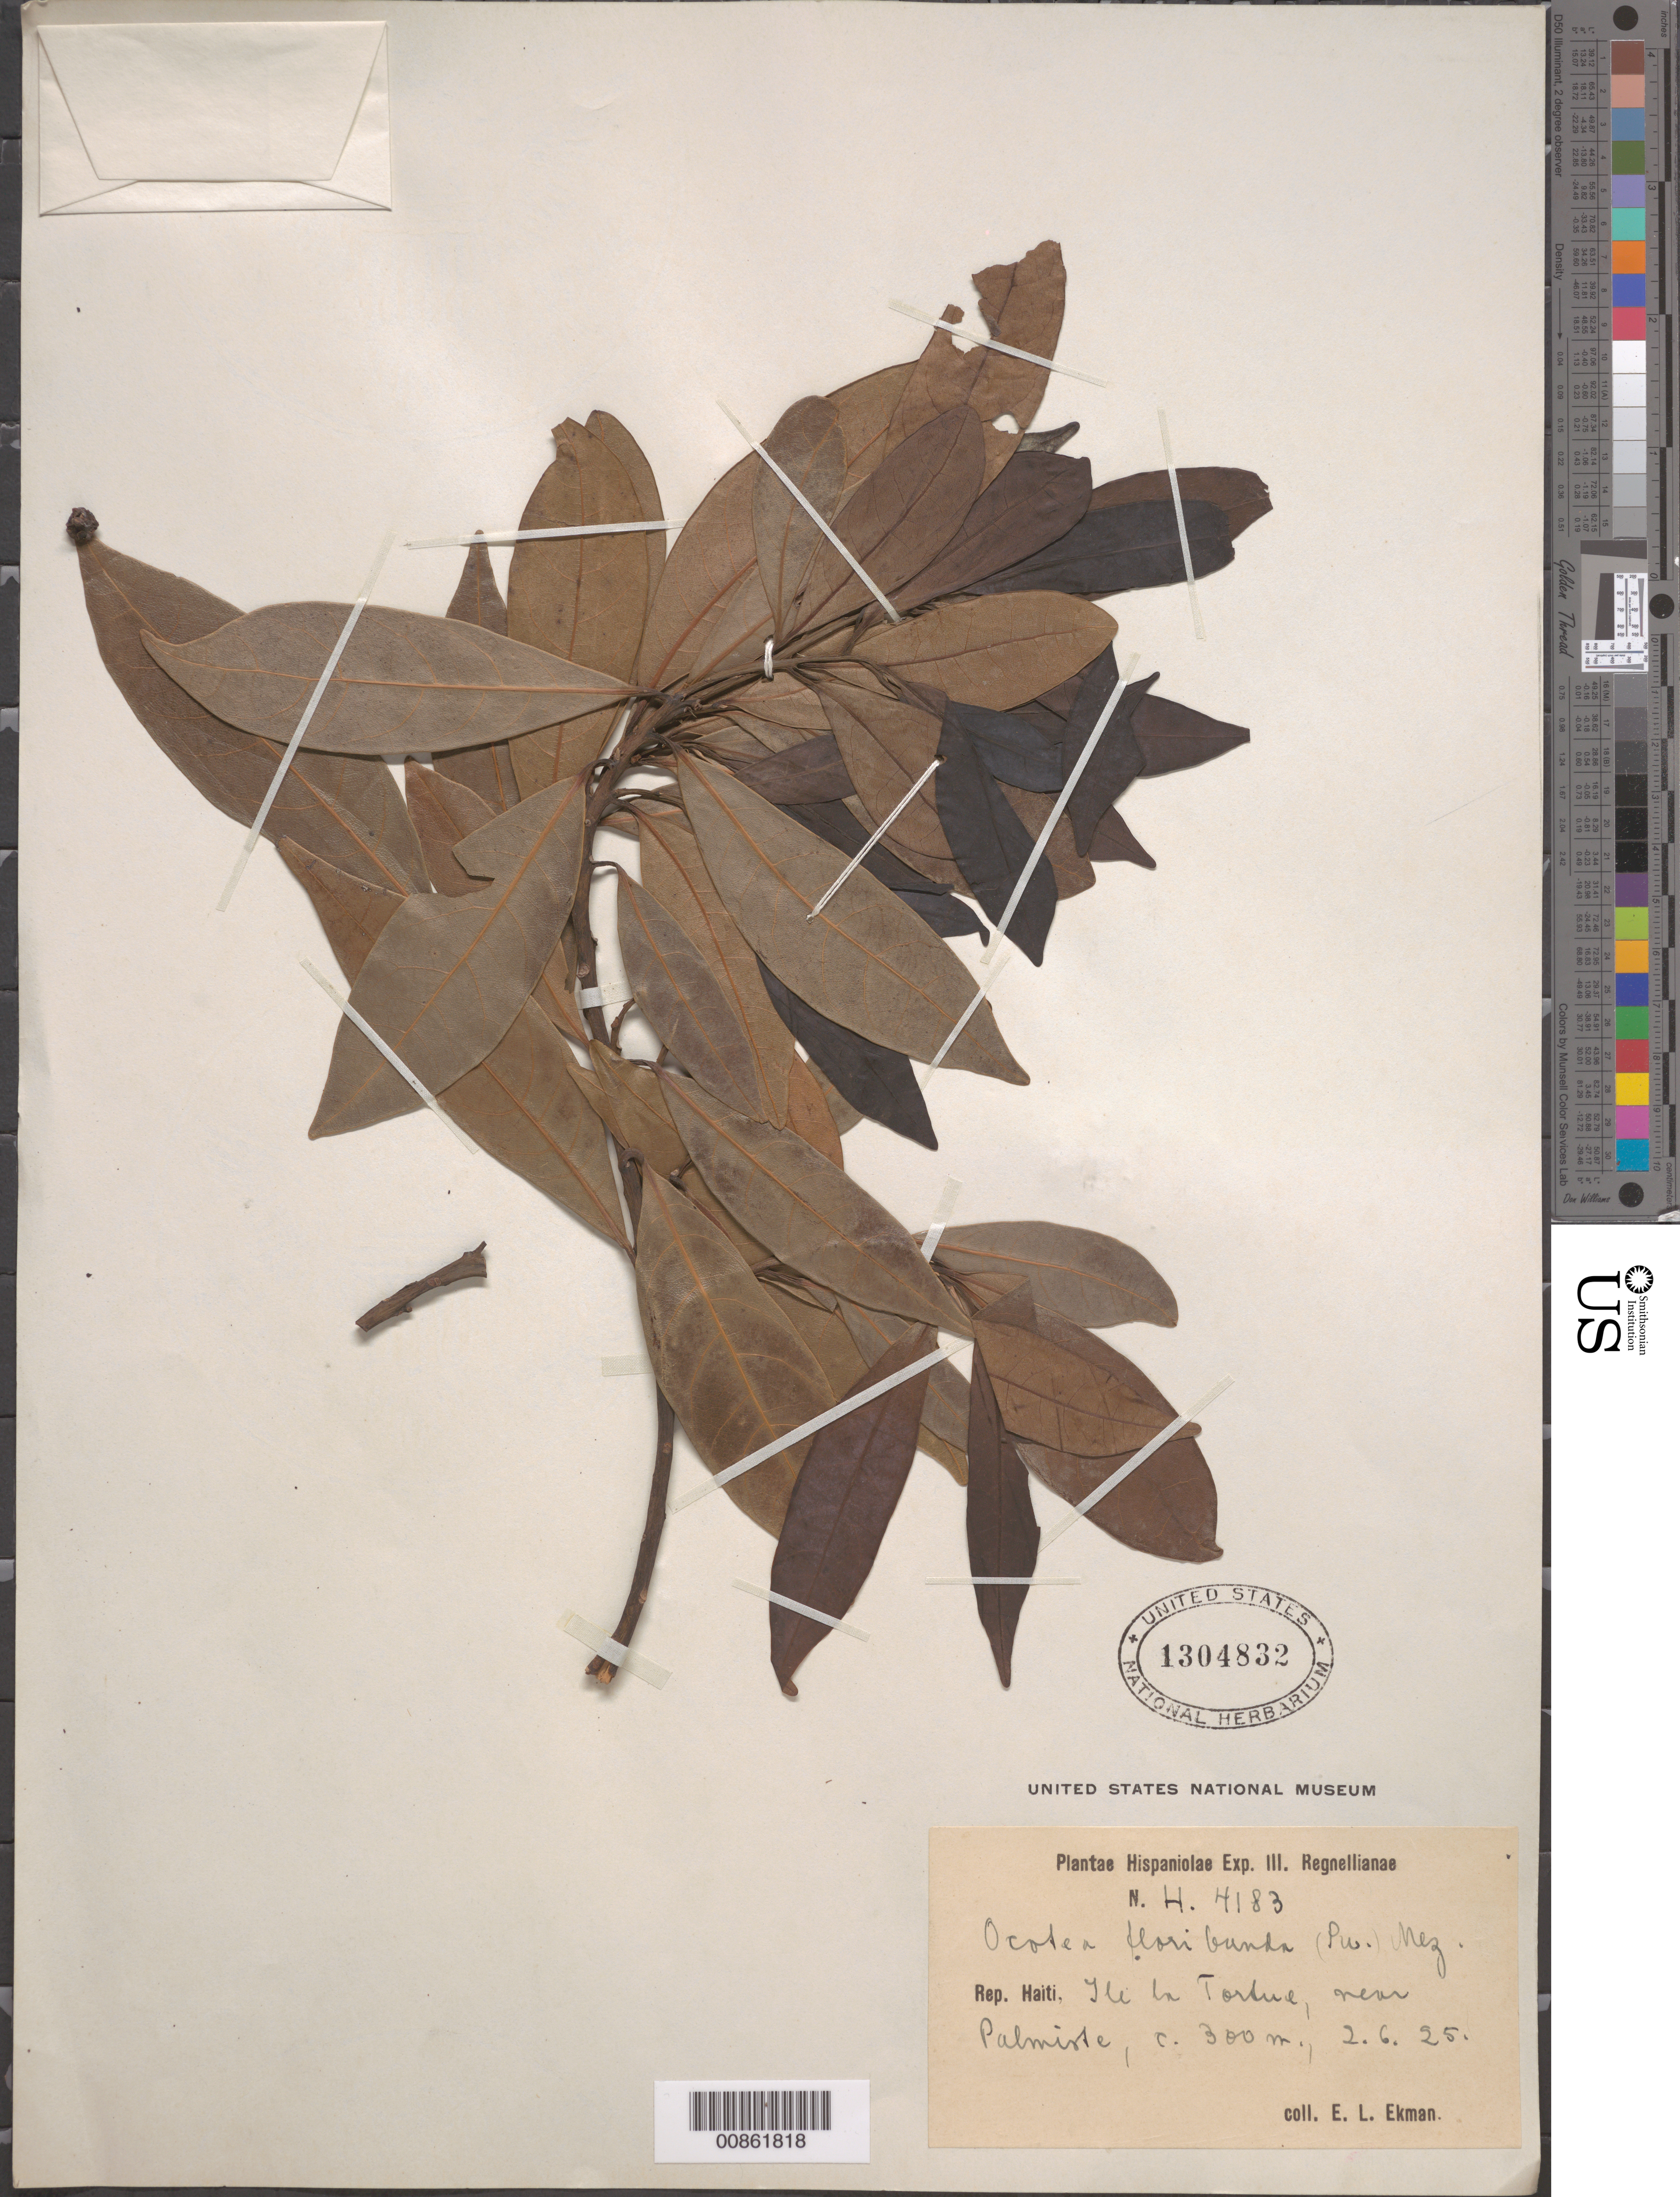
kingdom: Plantae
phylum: Tracheophyta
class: Magnoliopsida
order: Laurales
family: Lauraceae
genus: Ocotea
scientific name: Ocotea floribunda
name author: (Sw.) Mez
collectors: E. L. Ekman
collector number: H 4183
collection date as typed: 02 Jun 1925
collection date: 1925-06-02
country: Haiti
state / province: Nord-Óuest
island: Île de la Tortue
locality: Ile la Tortue, near Palmiste.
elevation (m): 300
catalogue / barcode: US 1304832